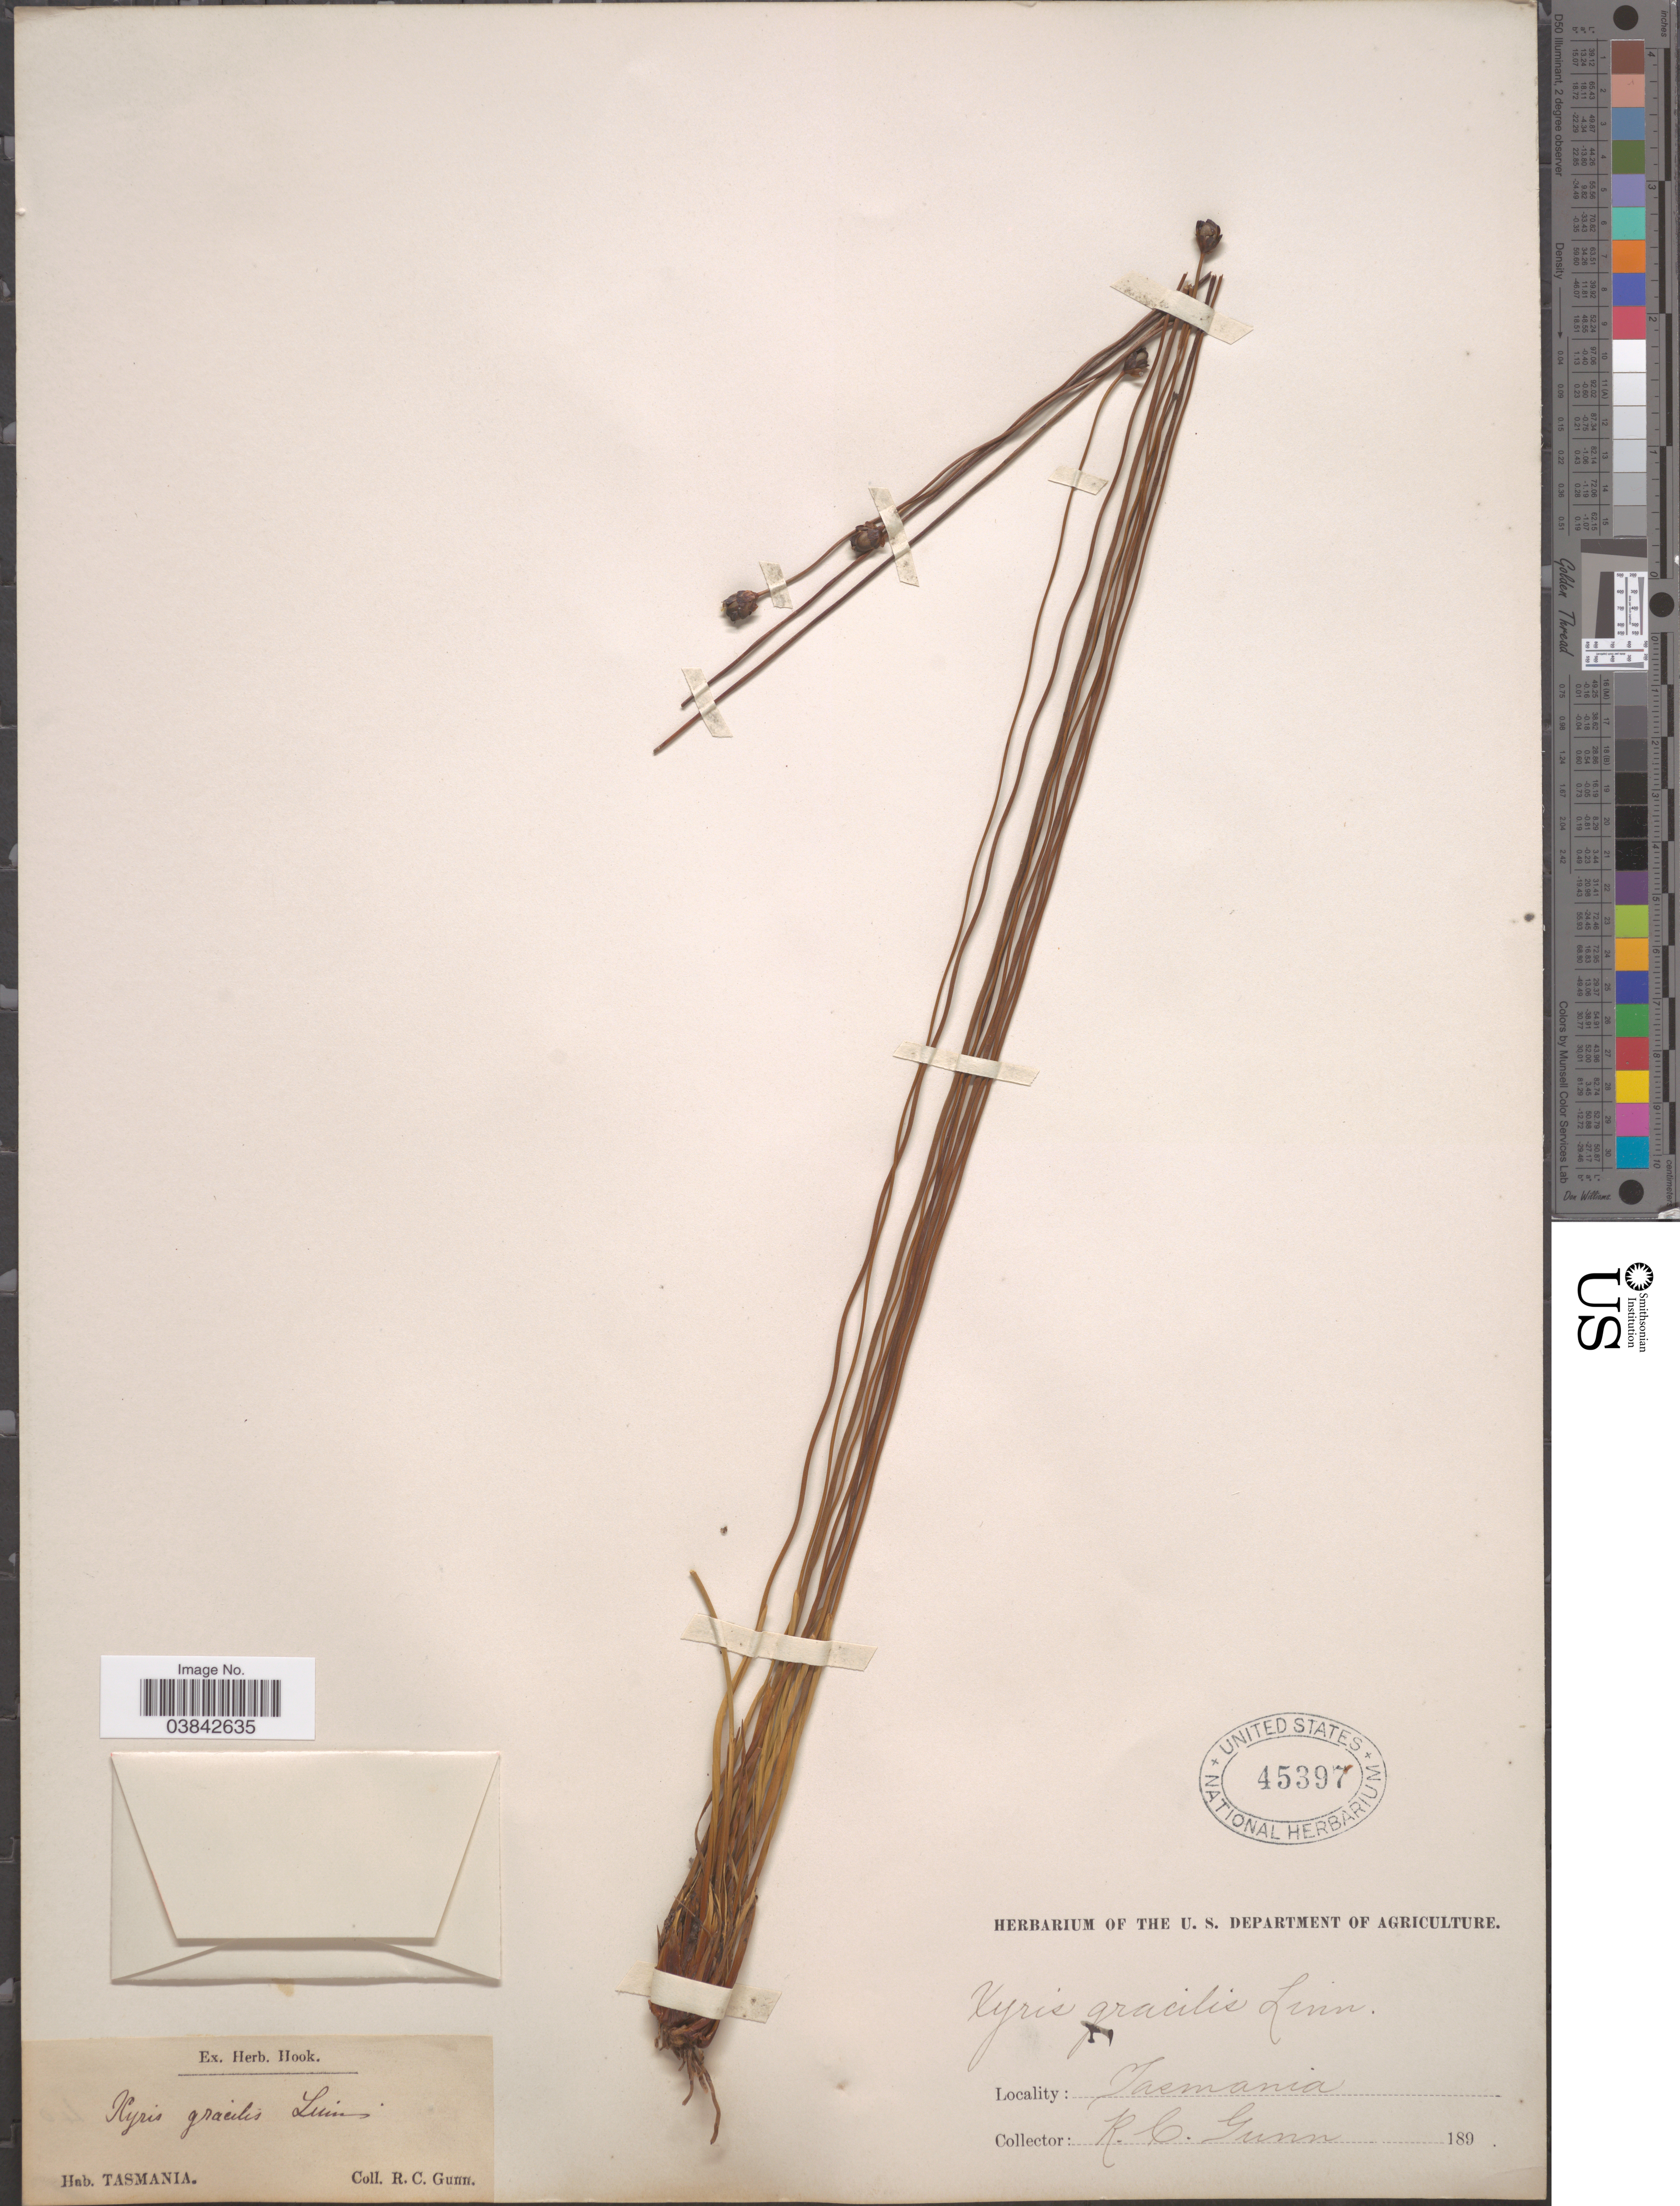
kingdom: Plantae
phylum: Tracheophyta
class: Liliopsida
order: Poales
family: Xyridaceae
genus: Xyris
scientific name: Xyris gracilis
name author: R. Br.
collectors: R. Gunn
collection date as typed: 189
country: Australia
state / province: Tasmania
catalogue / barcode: US 45397